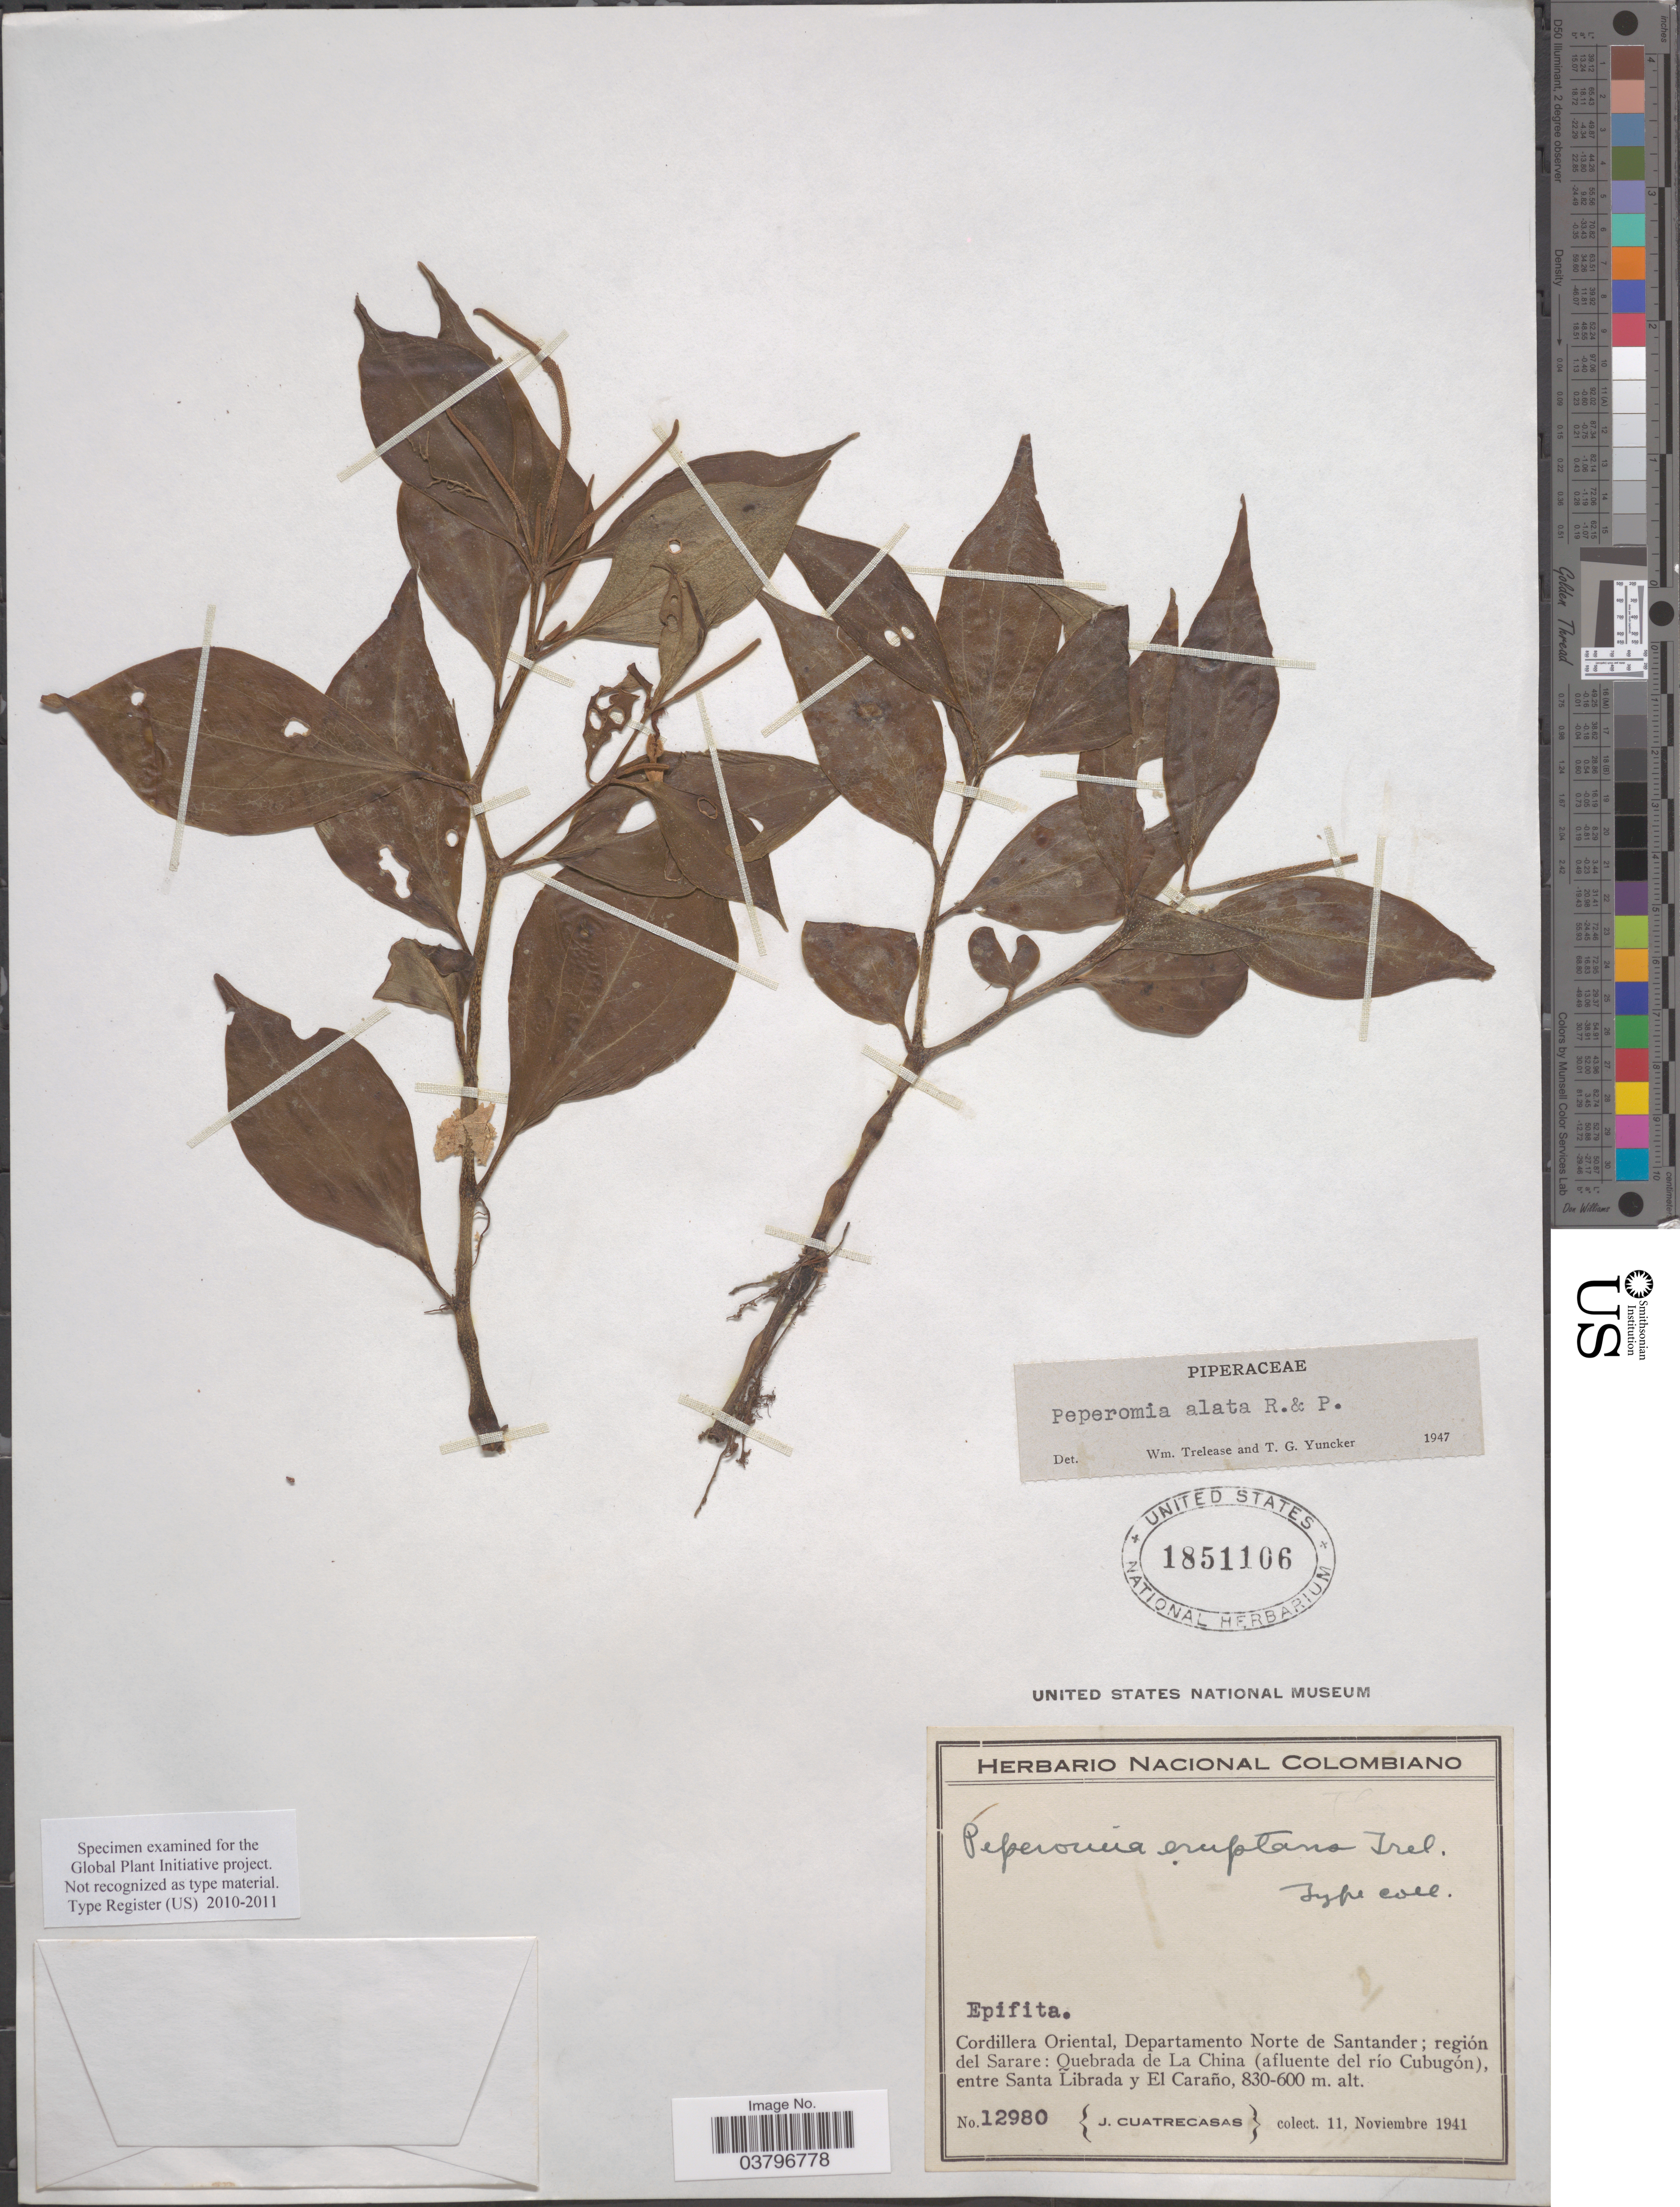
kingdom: Plantae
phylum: Tracheophyta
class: Magnoliopsida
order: Piperales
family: Piperaceae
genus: Peperomia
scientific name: Peperomia alata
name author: Ruiz & Pav.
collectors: J. Cuatrecasas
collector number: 12980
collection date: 1941-11-11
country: Colombia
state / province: Norte de Santander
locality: Cordillera Oriental, Departamento Norte de Santander; región del Sarare: Quebrada de La China (afluente del río Cubugón), entre Santa Librada y El Caraño.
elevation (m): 600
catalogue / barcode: US 1851106